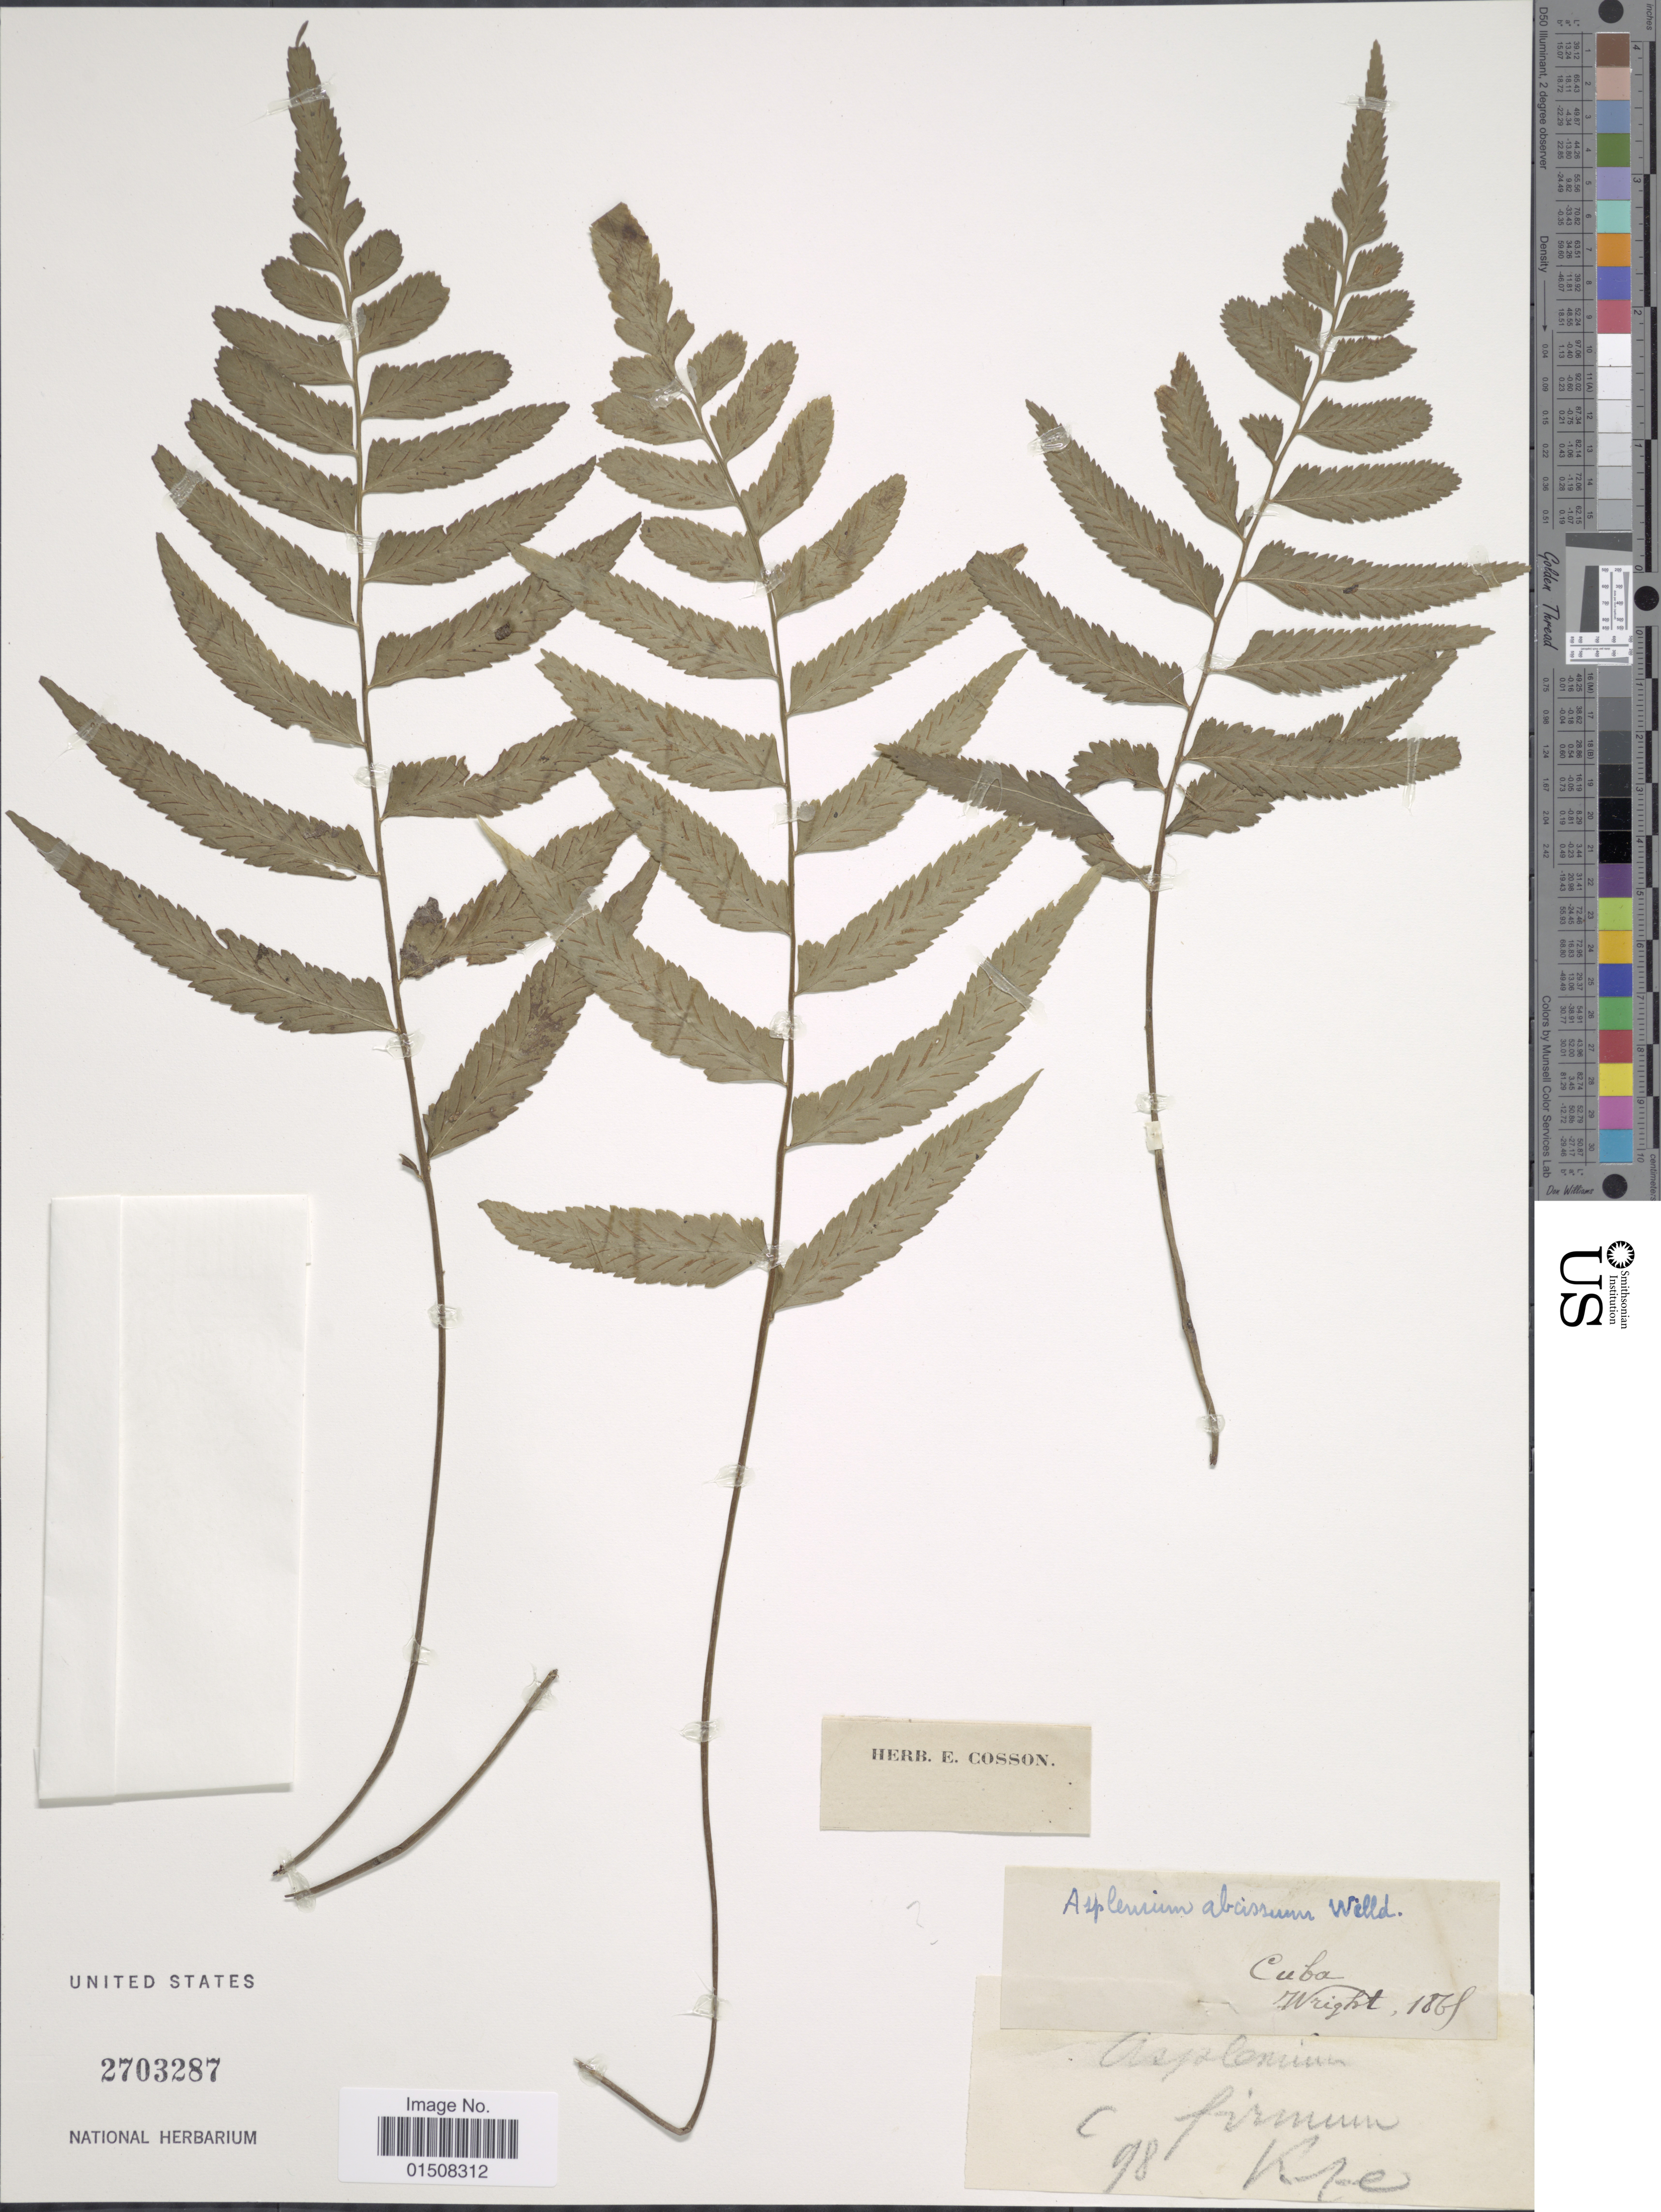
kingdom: Plantae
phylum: Tracheophyta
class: Polypodiopsida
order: Polypodiales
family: Aspleniaceae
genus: Asplenium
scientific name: Asplenium abscissum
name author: Willd.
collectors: Kre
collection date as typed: Transcribed d/m/y: //98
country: Cuba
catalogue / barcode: US 2703287